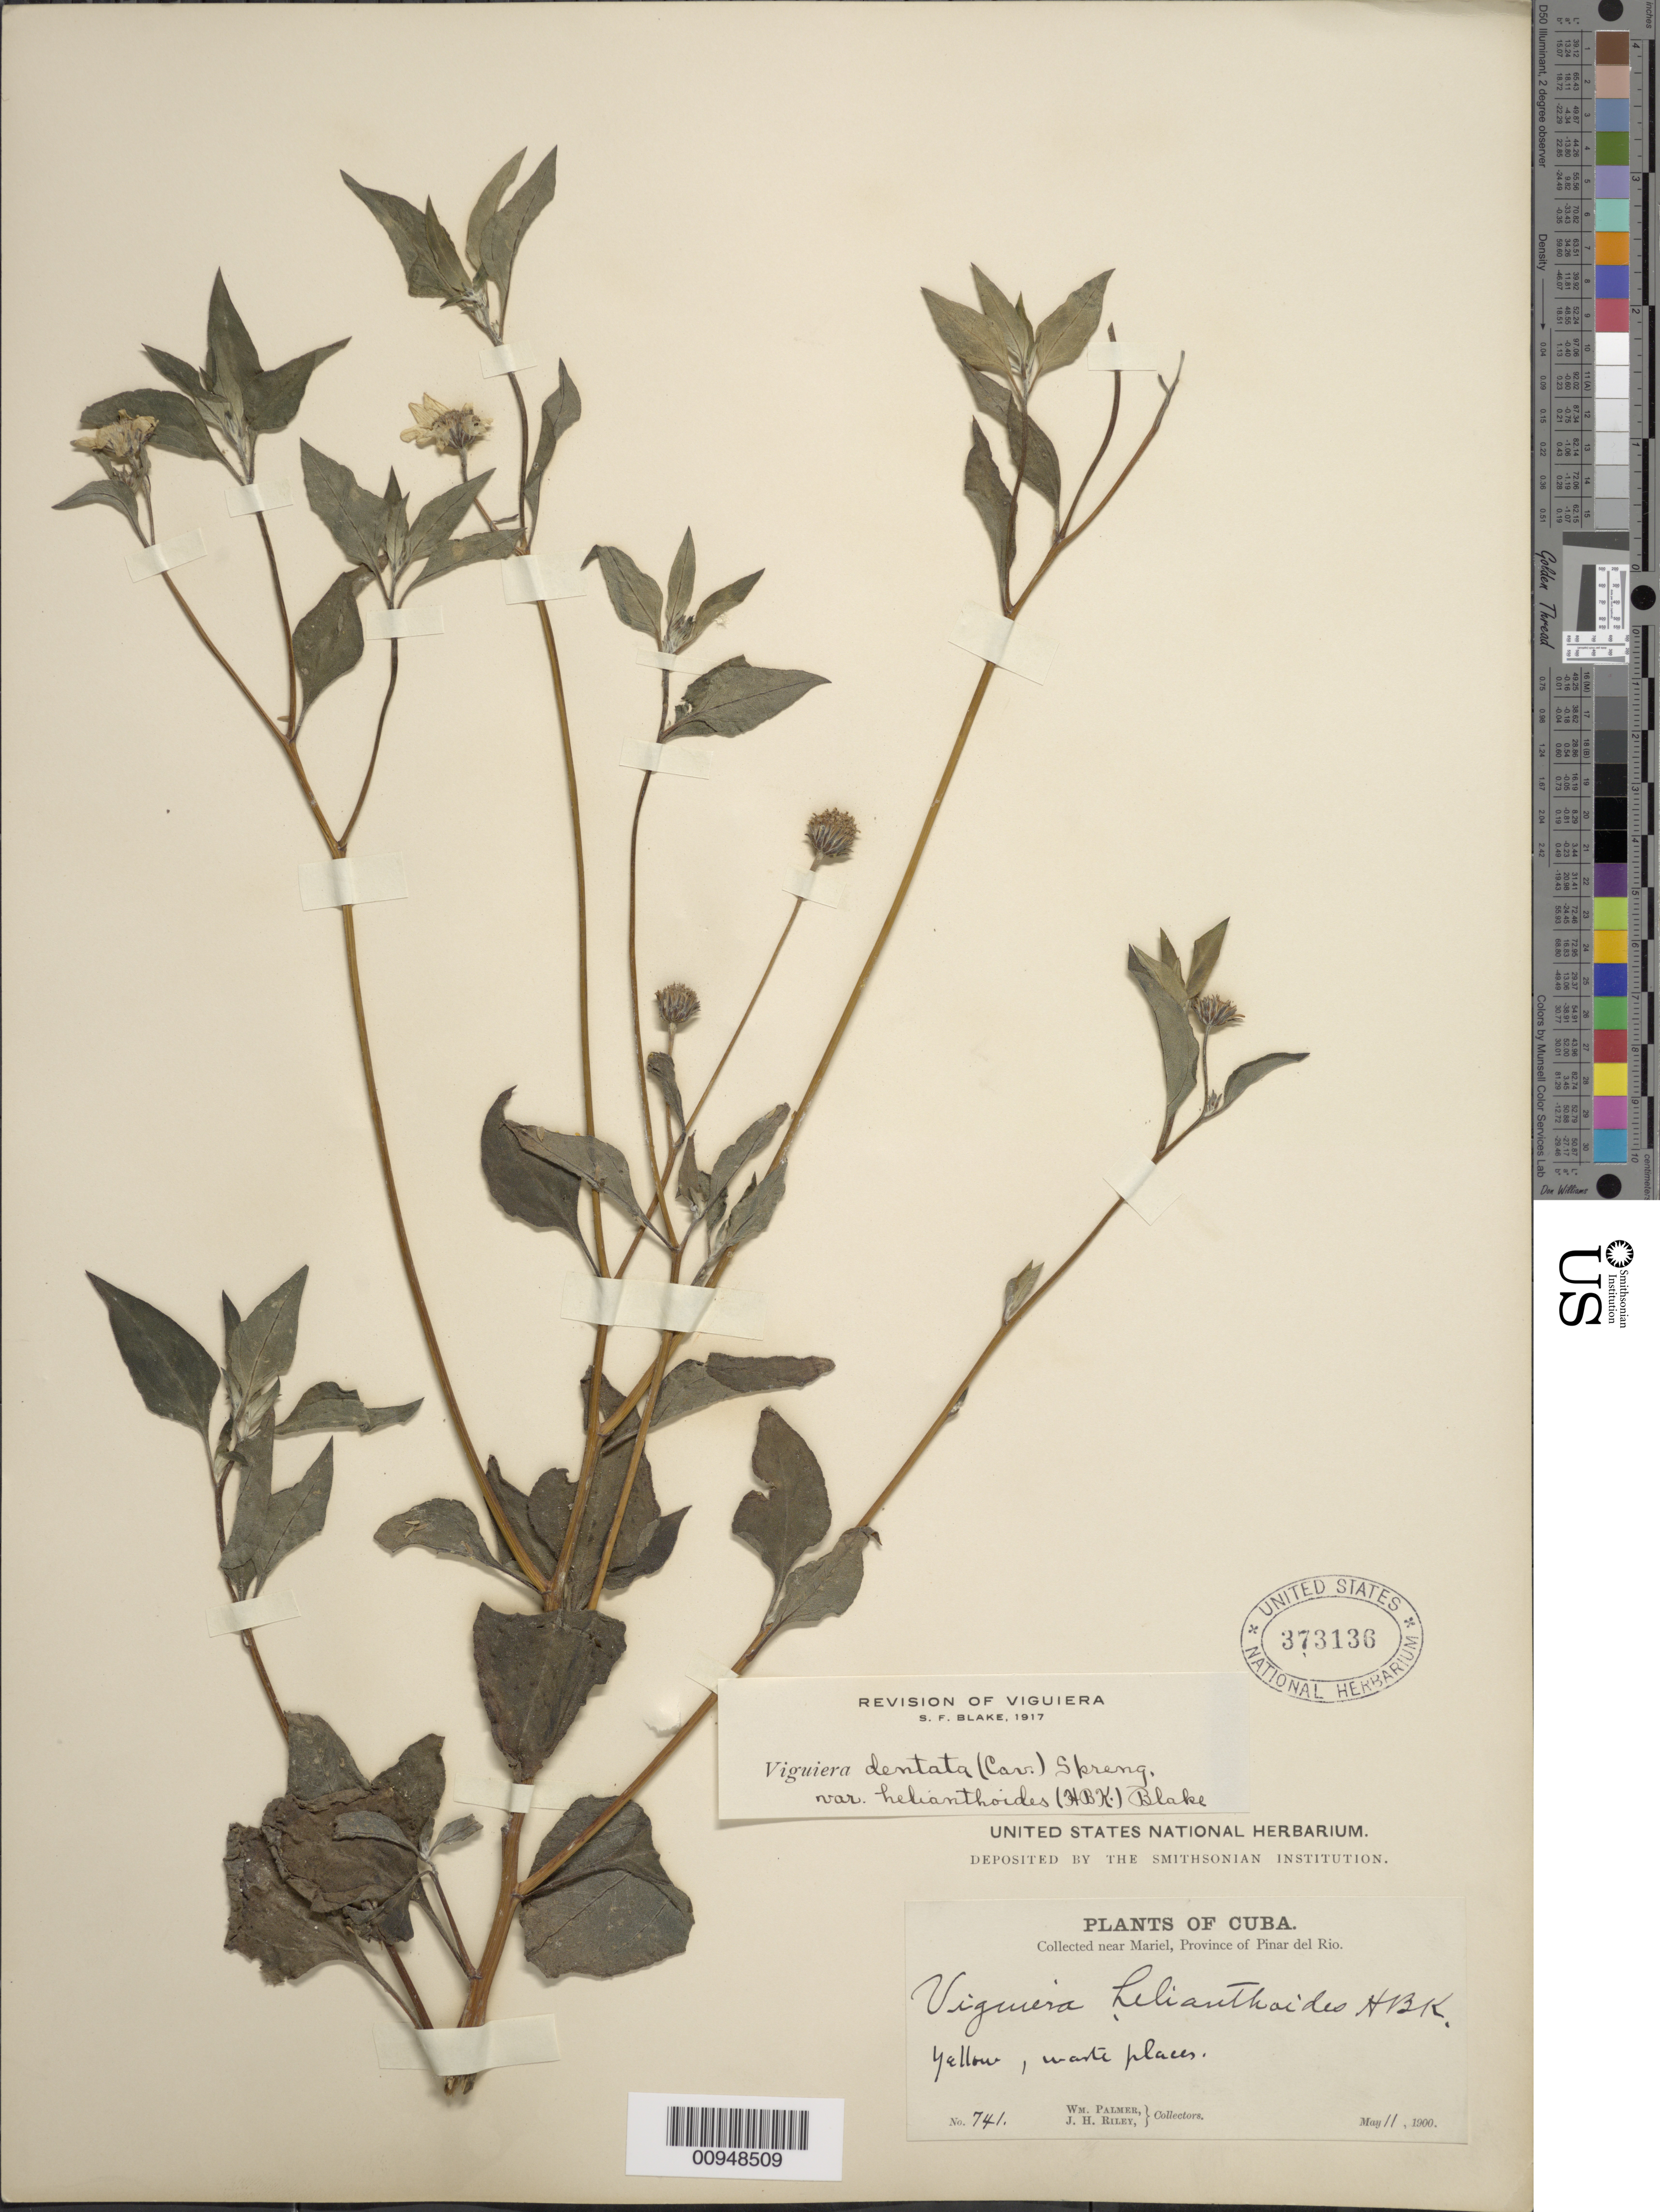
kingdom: Plantae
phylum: Tracheophyta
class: Magnoliopsida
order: Asterales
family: Asteraceae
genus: Viguiera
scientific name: Viguiera dentata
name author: (Cav.) Spreng.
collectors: W. Palmer & J. H. Riley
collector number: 741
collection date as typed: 11 May 1900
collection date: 1900-05-11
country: Cuba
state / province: Pinar del Rio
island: Cuba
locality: Near Mariel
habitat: Waste places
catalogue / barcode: US 373136